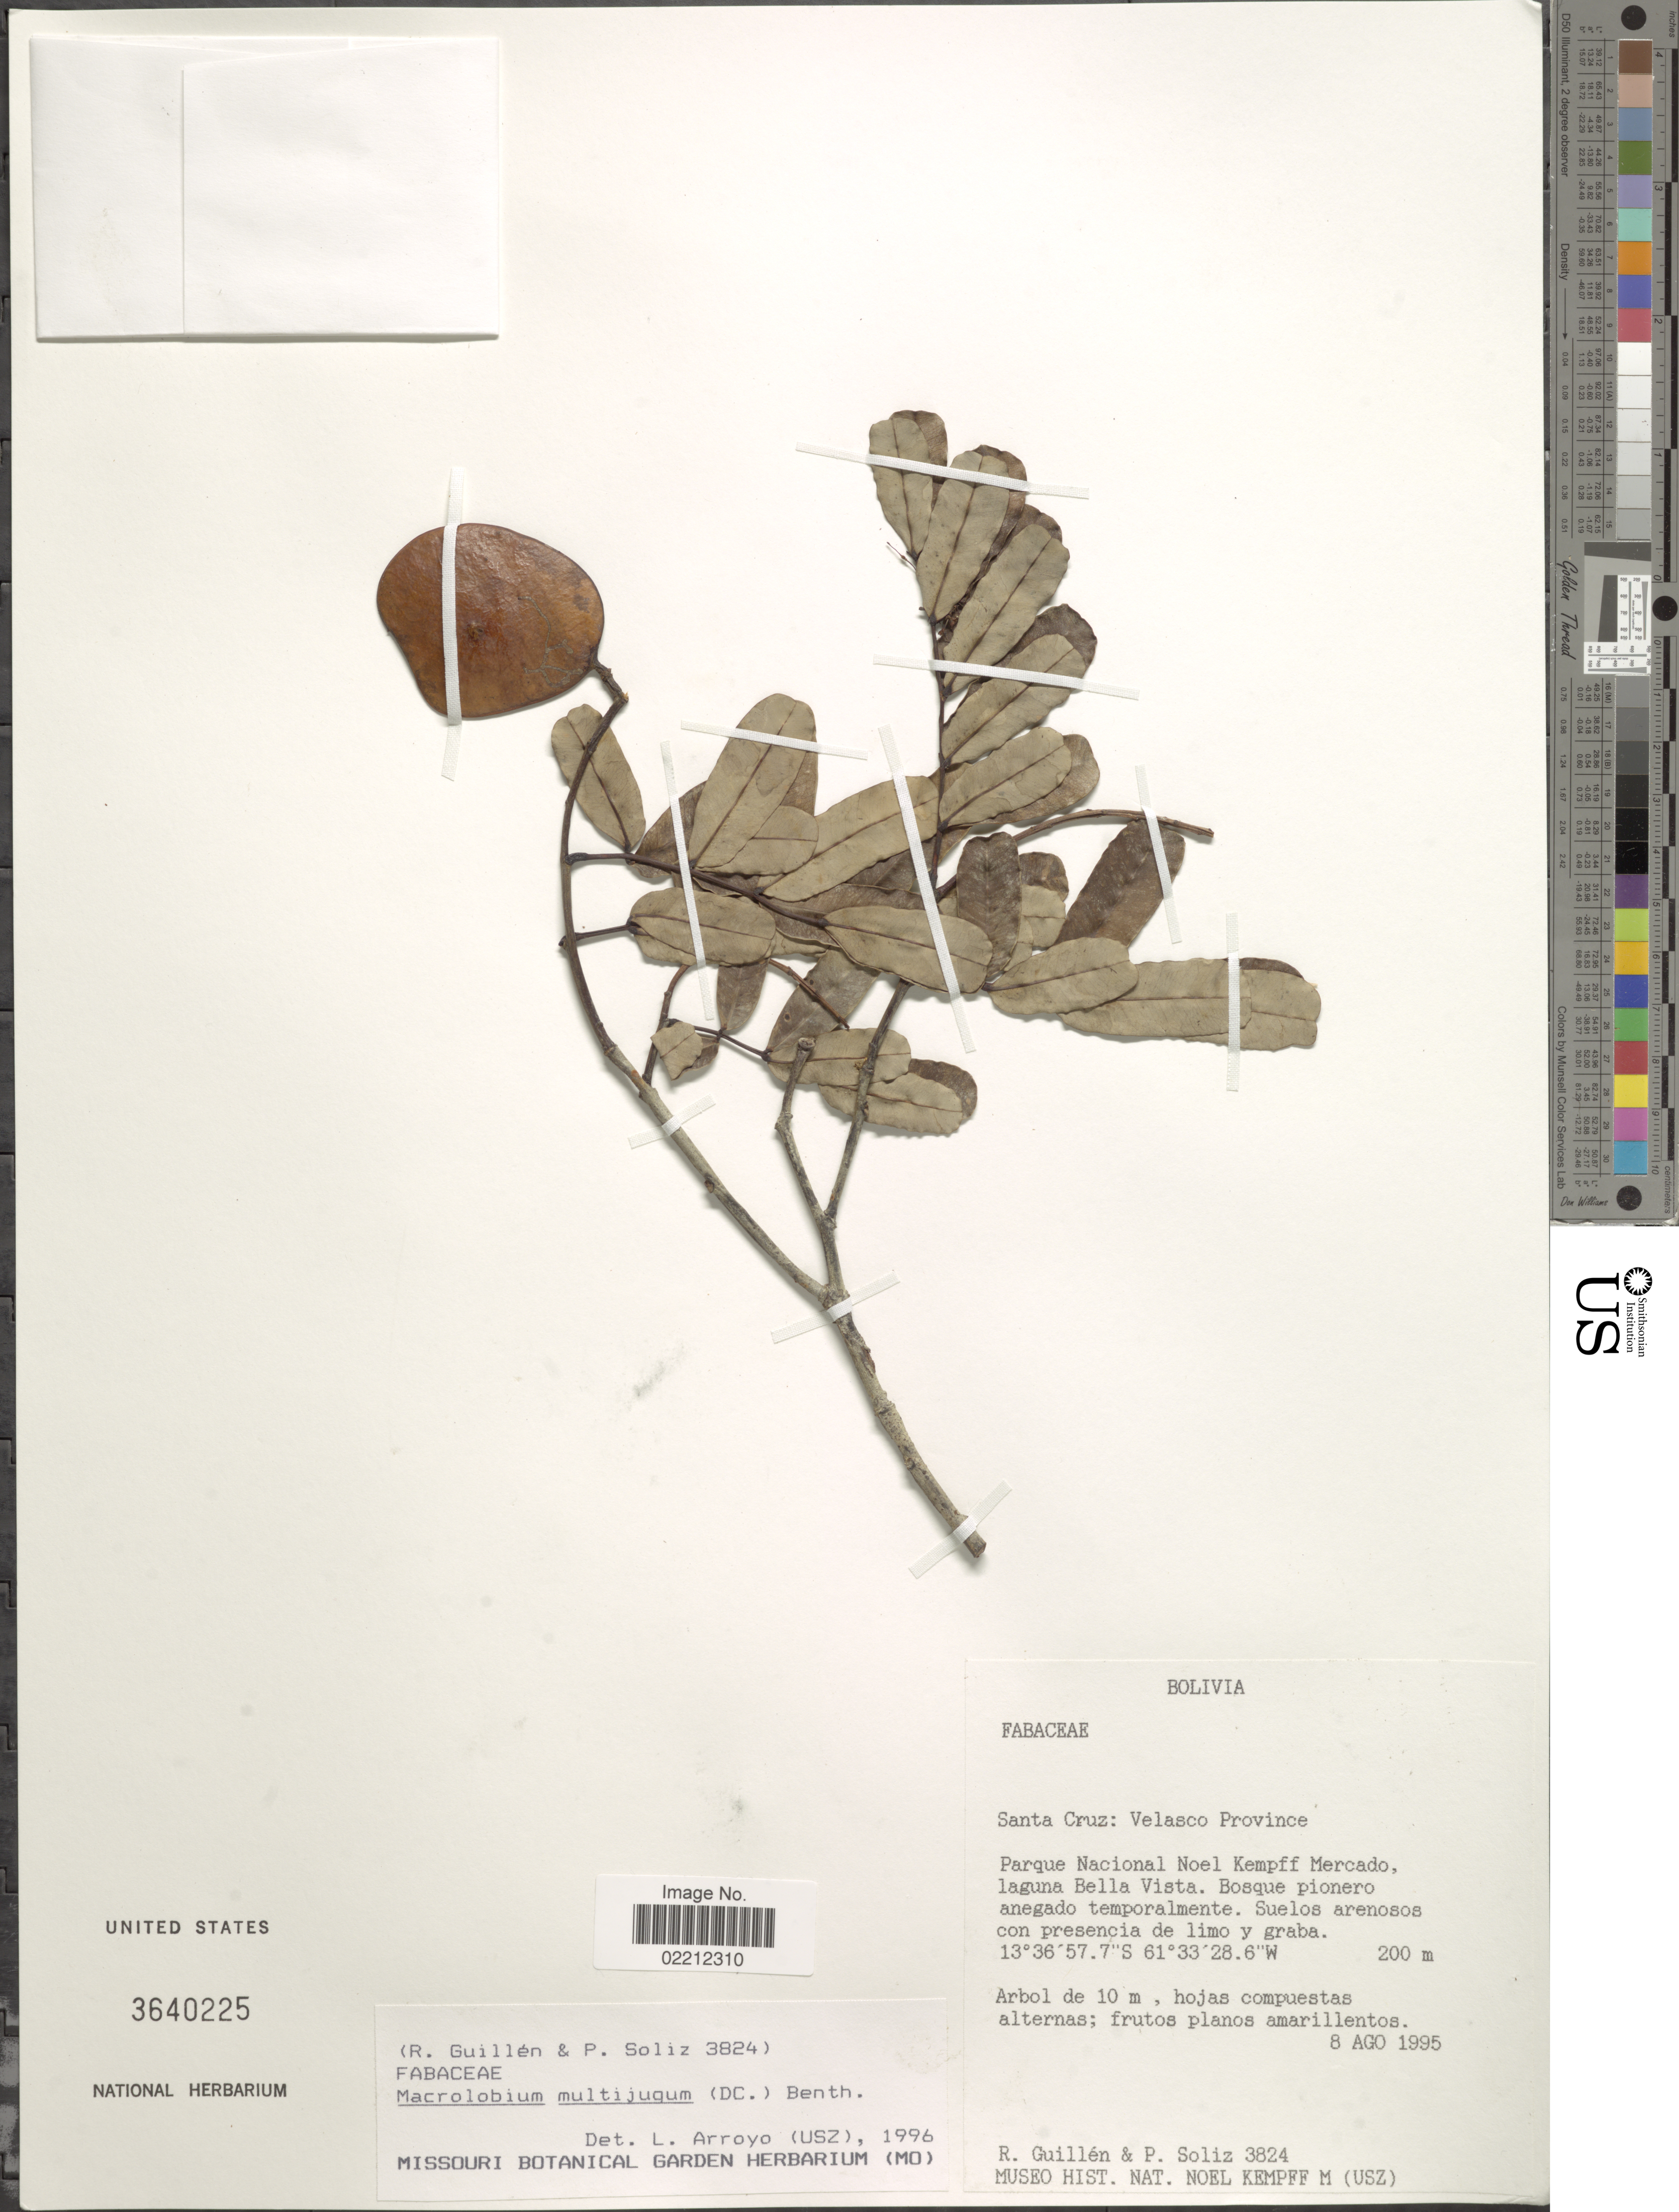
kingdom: Plantae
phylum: Tracheophyta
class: Magnoliopsida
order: Fabales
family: Fabaceae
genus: Macrolobium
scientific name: Macrolobium multijugum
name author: (DC.) Benth.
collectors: R. Guillen & P. Soliz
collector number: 3824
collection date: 1995-08-08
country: Bolivia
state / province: Santa Cruz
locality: Parque Nacional Noel Kempff Mercado, laguna Bella Vista. Bosque pionero anegado temporalmente. Suelos arenosos con precensia de li mo y graba.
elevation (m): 200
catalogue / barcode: US 3640225